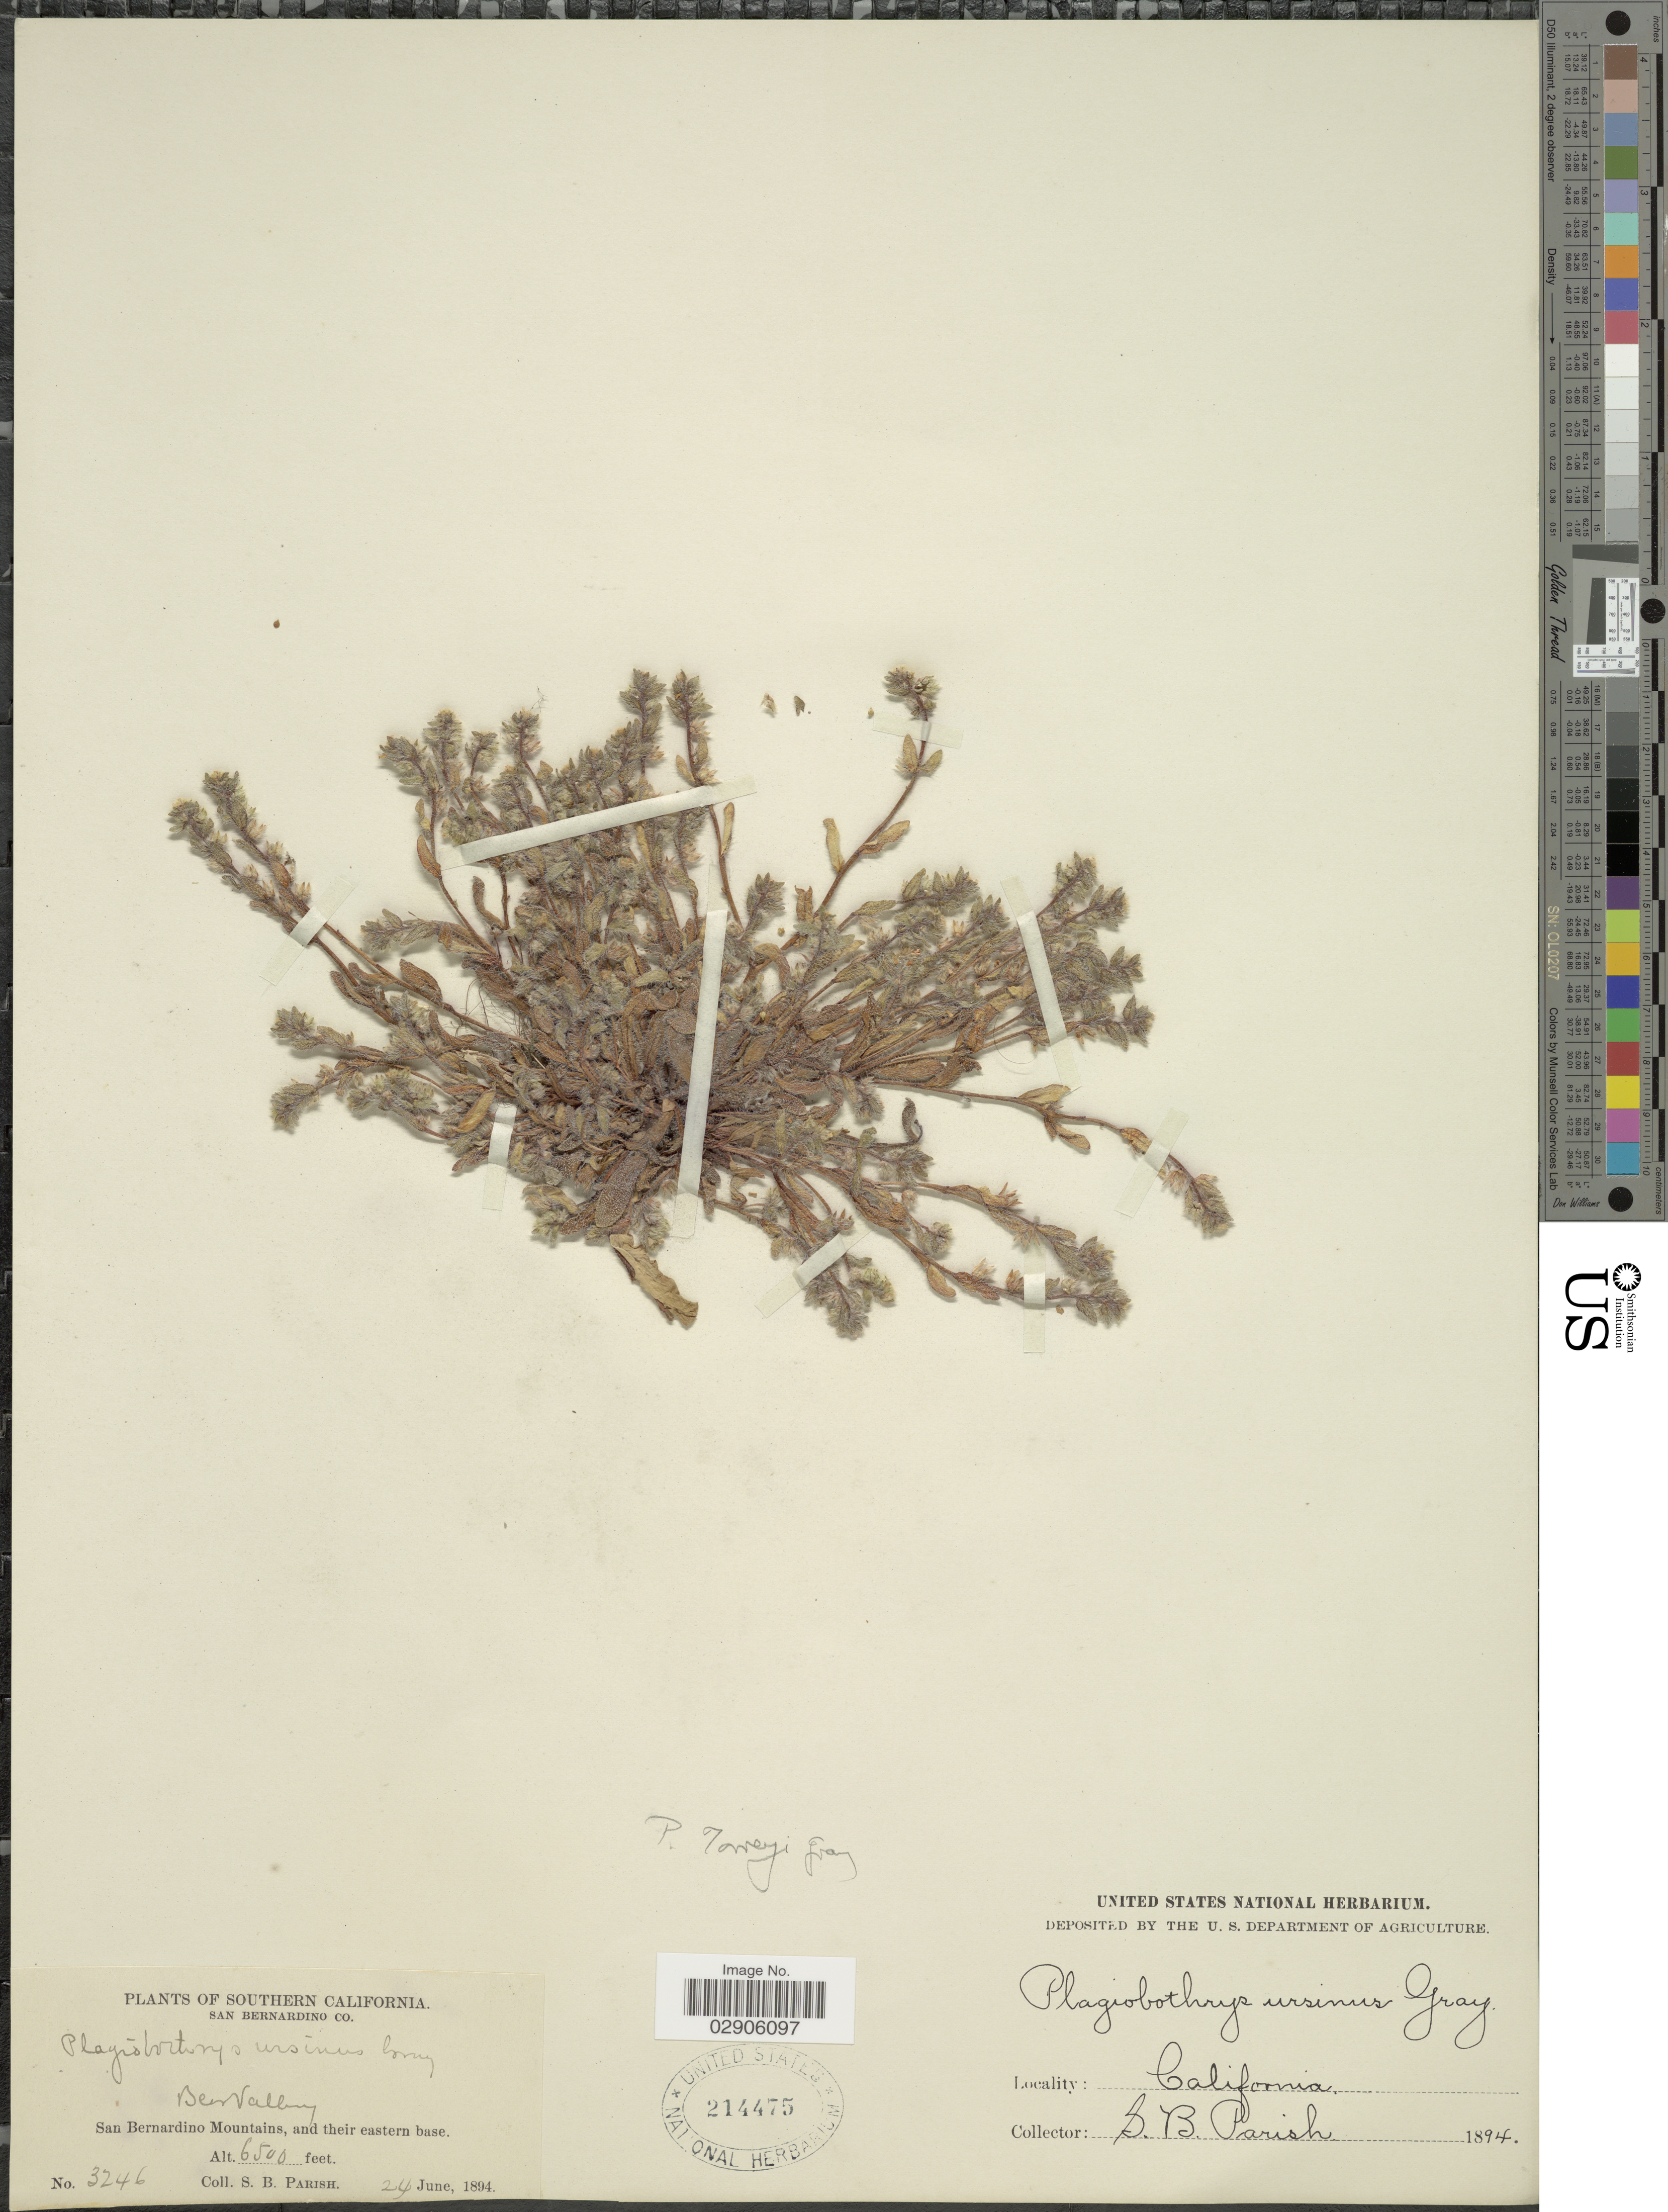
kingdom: Plantae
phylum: Tracheophyta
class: Magnoliopsida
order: Boraginales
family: Boraginaceae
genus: Plagiobothrys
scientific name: Plagiobothrys ursinus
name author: (A. Gray) A. Gray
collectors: S. B. Parish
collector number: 3246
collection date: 1894-06-24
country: United States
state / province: California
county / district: San Bernardino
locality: Southern California, San Bernardino Co., San Bernardino Mountains, and their eastern base, Bear Valley.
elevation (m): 1981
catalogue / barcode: US 214475